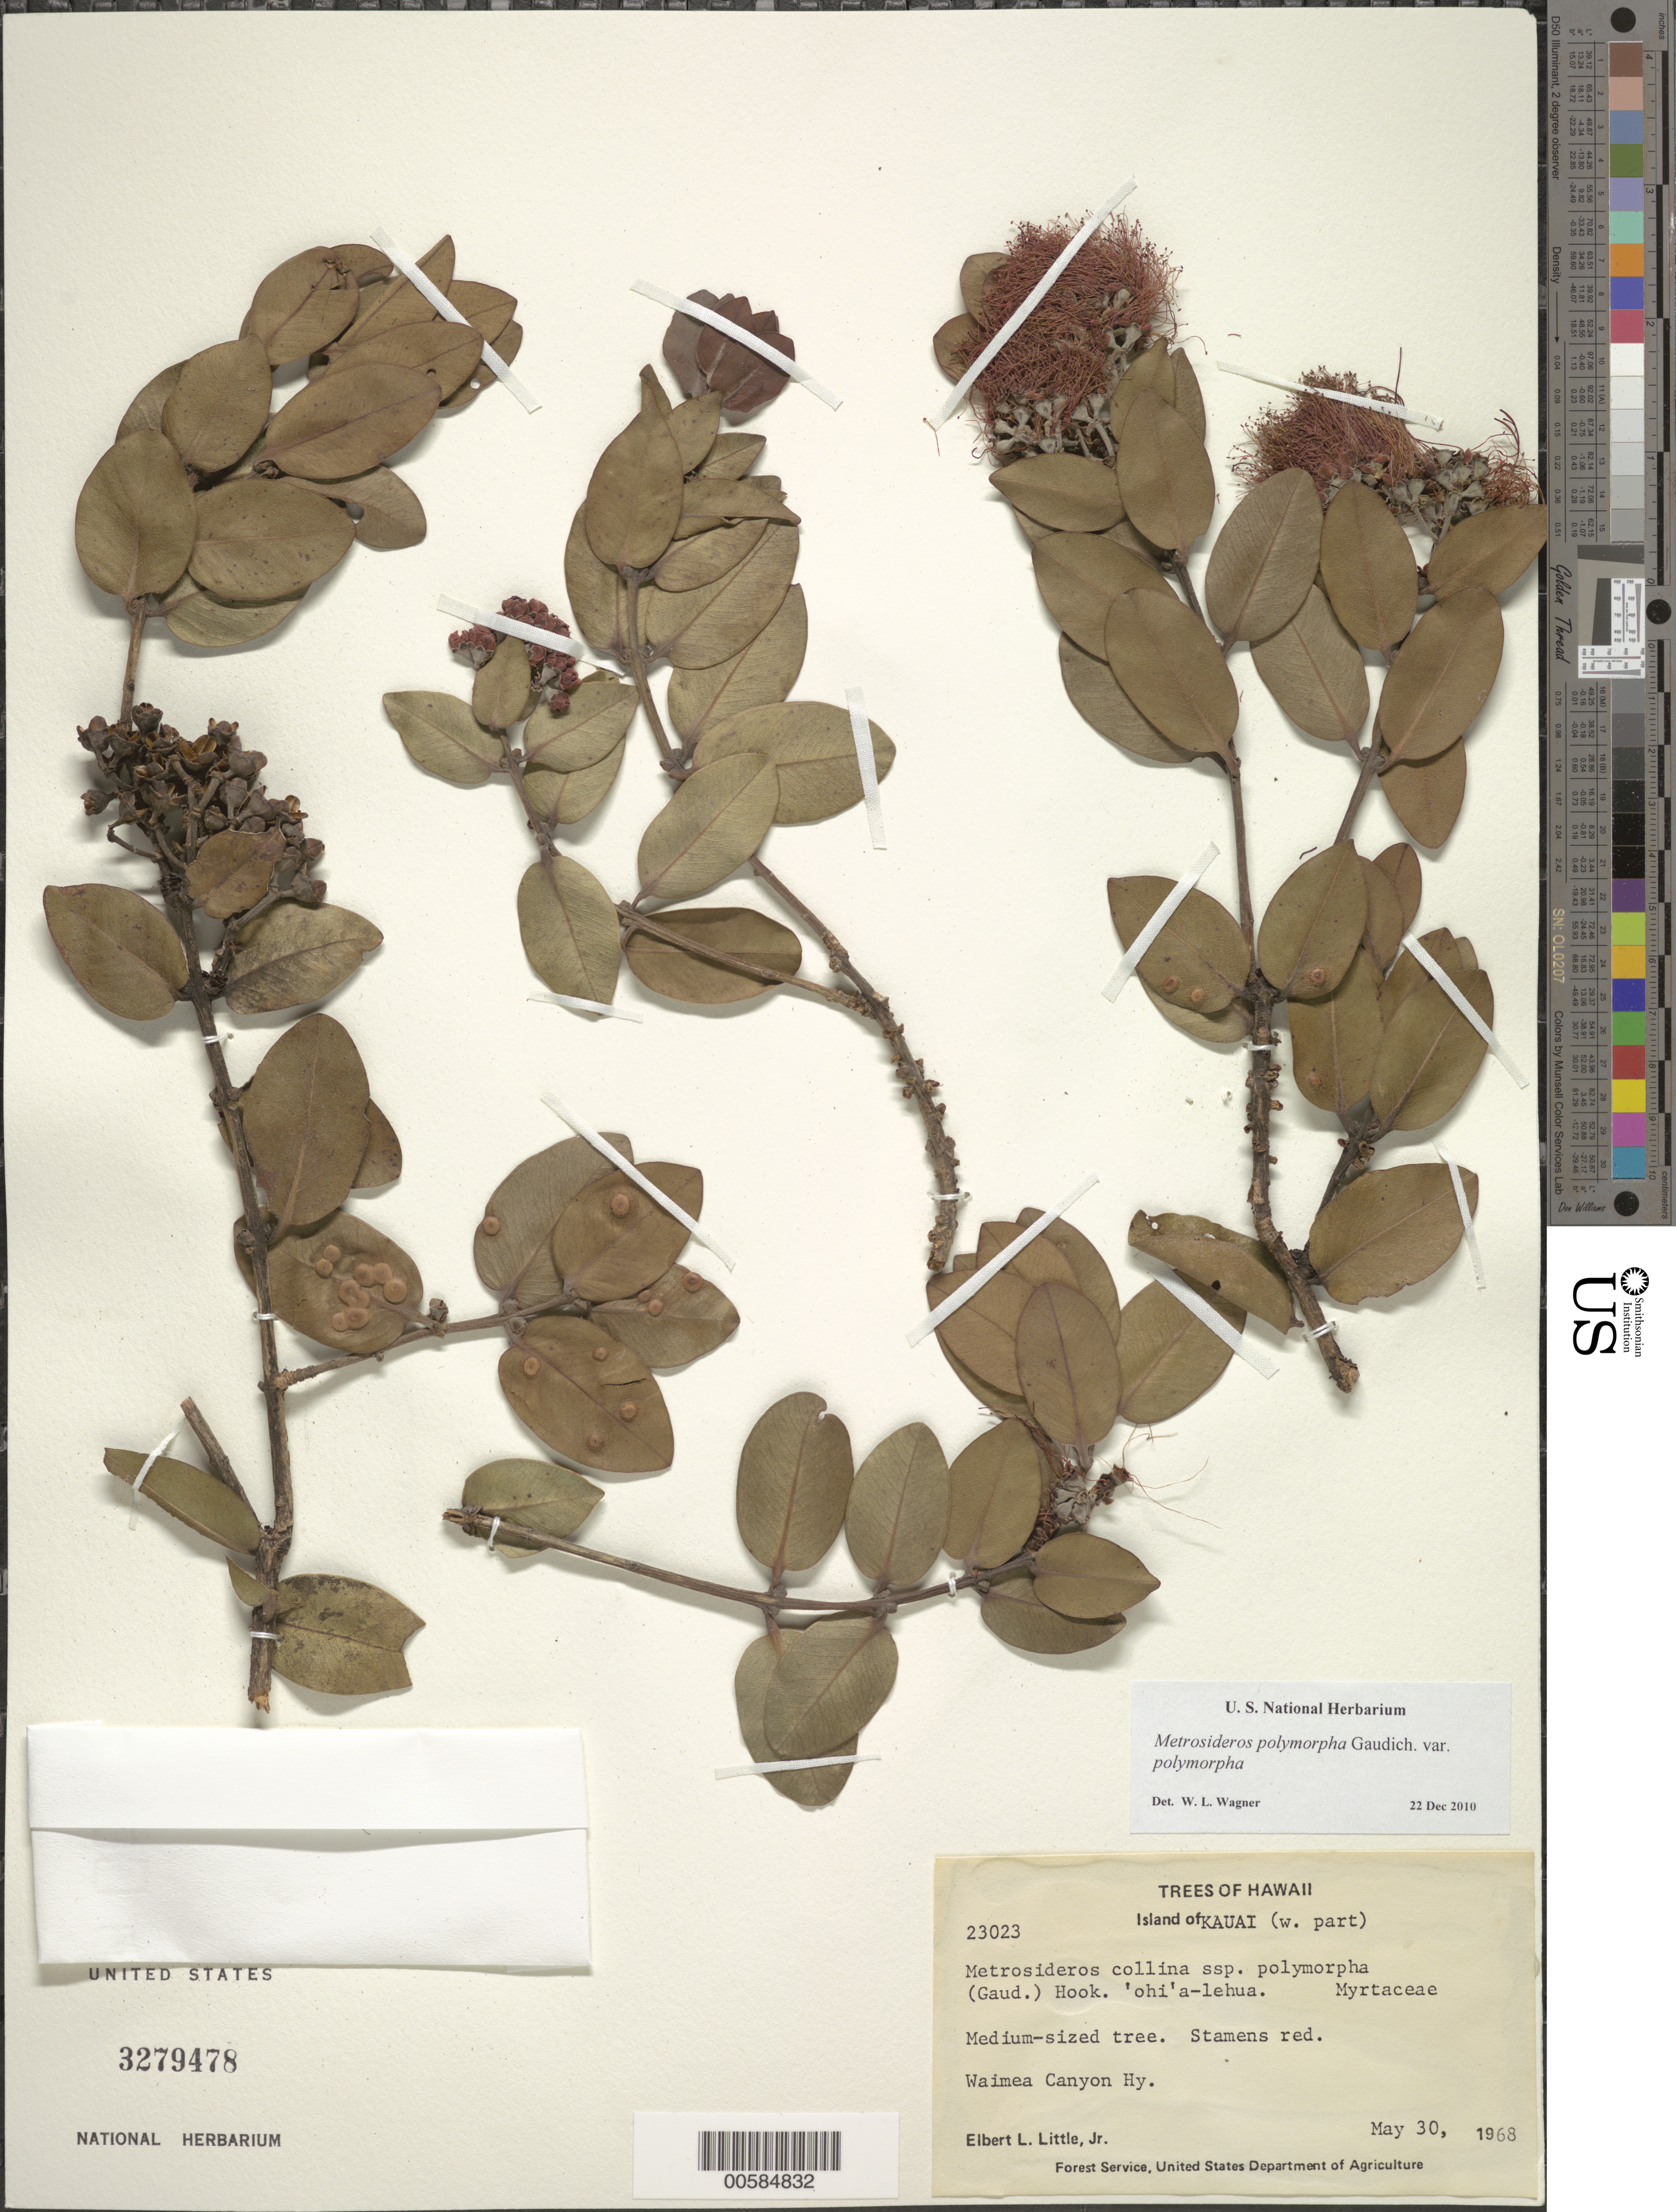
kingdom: Plantae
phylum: Tracheophyta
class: Magnoliopsida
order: Myrtales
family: Myrtaceae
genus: Metrosideros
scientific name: Metrosideros polymorpha var. polymorpha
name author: Gaudich.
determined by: Wagner, W. L., (BOT), Smithsonian Institution - National Museum of Natural History (UNITED STATES)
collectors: E. L. Little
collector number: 23023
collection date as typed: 30 May 1968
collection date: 1968-05-30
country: United States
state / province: Hawaii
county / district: Kauai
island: Kaua'i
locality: W Kauai, Waimea Canyon Hy.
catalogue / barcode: US 3279478